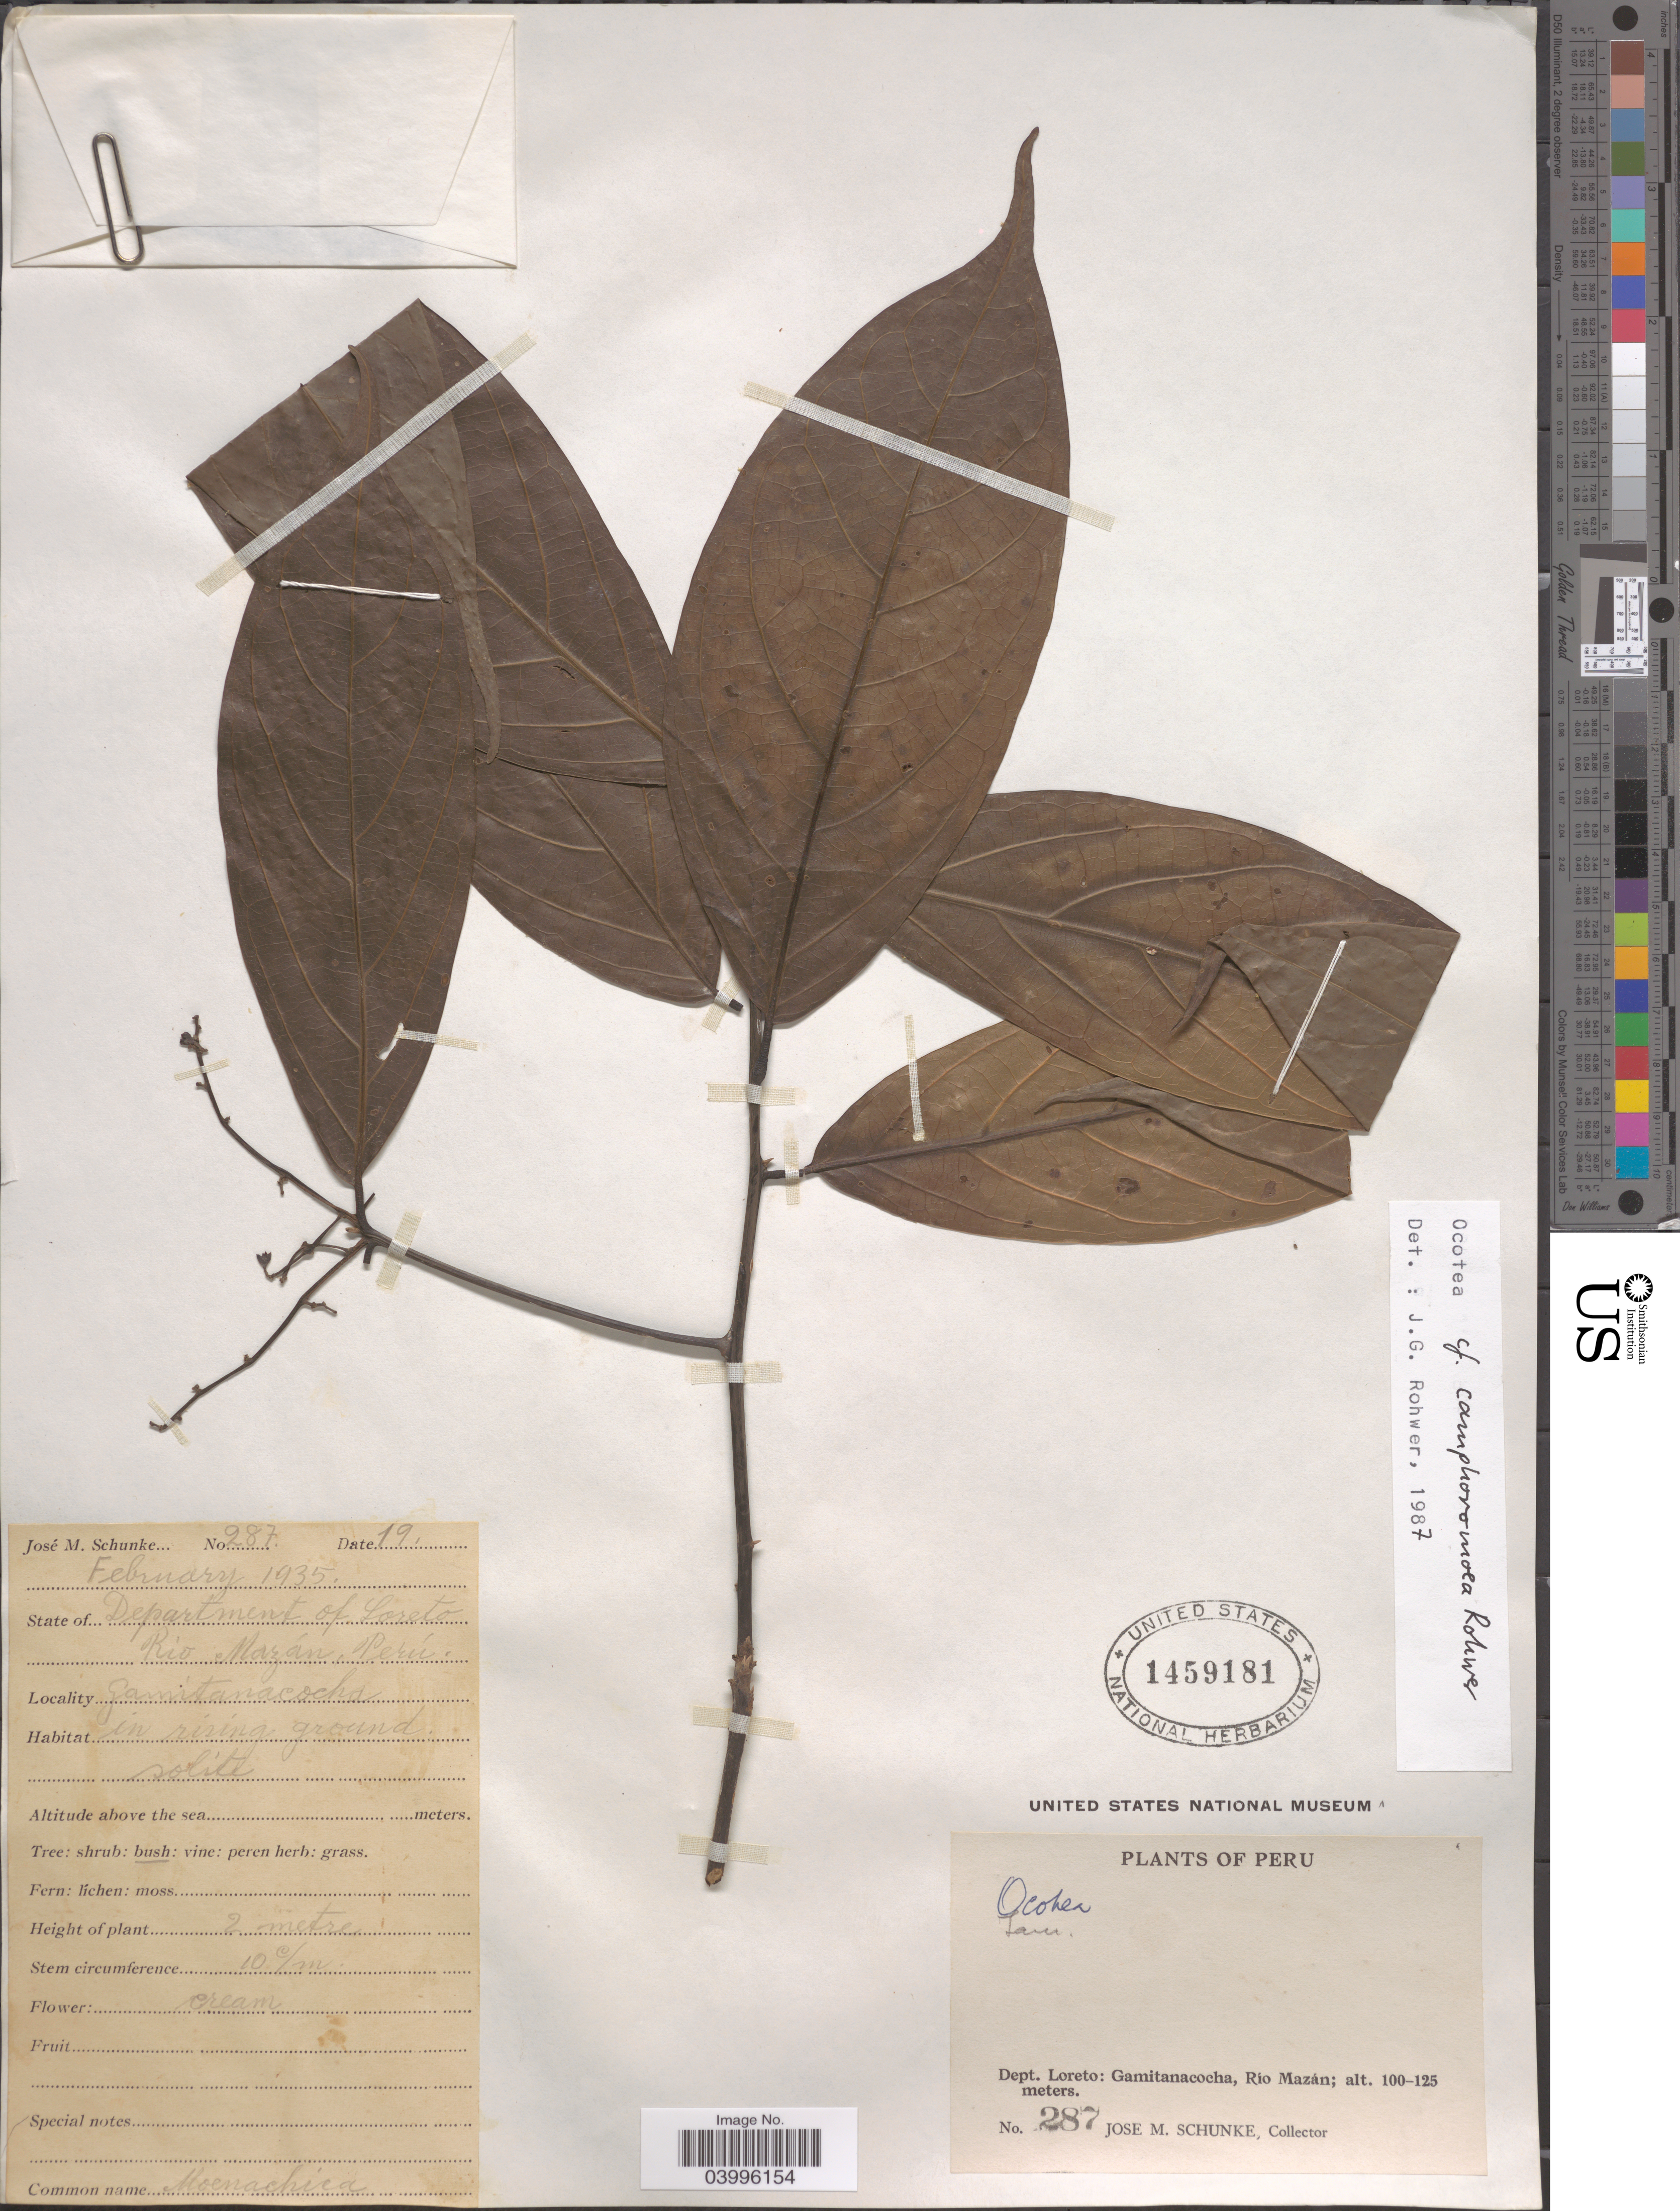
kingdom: Plantae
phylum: Tracheophyta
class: Magnoliopsida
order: Laurales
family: Lauraceae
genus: Ocotea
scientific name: Ocotea camphoromoea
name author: Rohwer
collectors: J. M. Schunke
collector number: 287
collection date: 1935-02-19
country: Peru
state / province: Loreto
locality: Department of Loreto. Rio Mazán. Gamitanacocha.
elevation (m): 100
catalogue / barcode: US 1459181